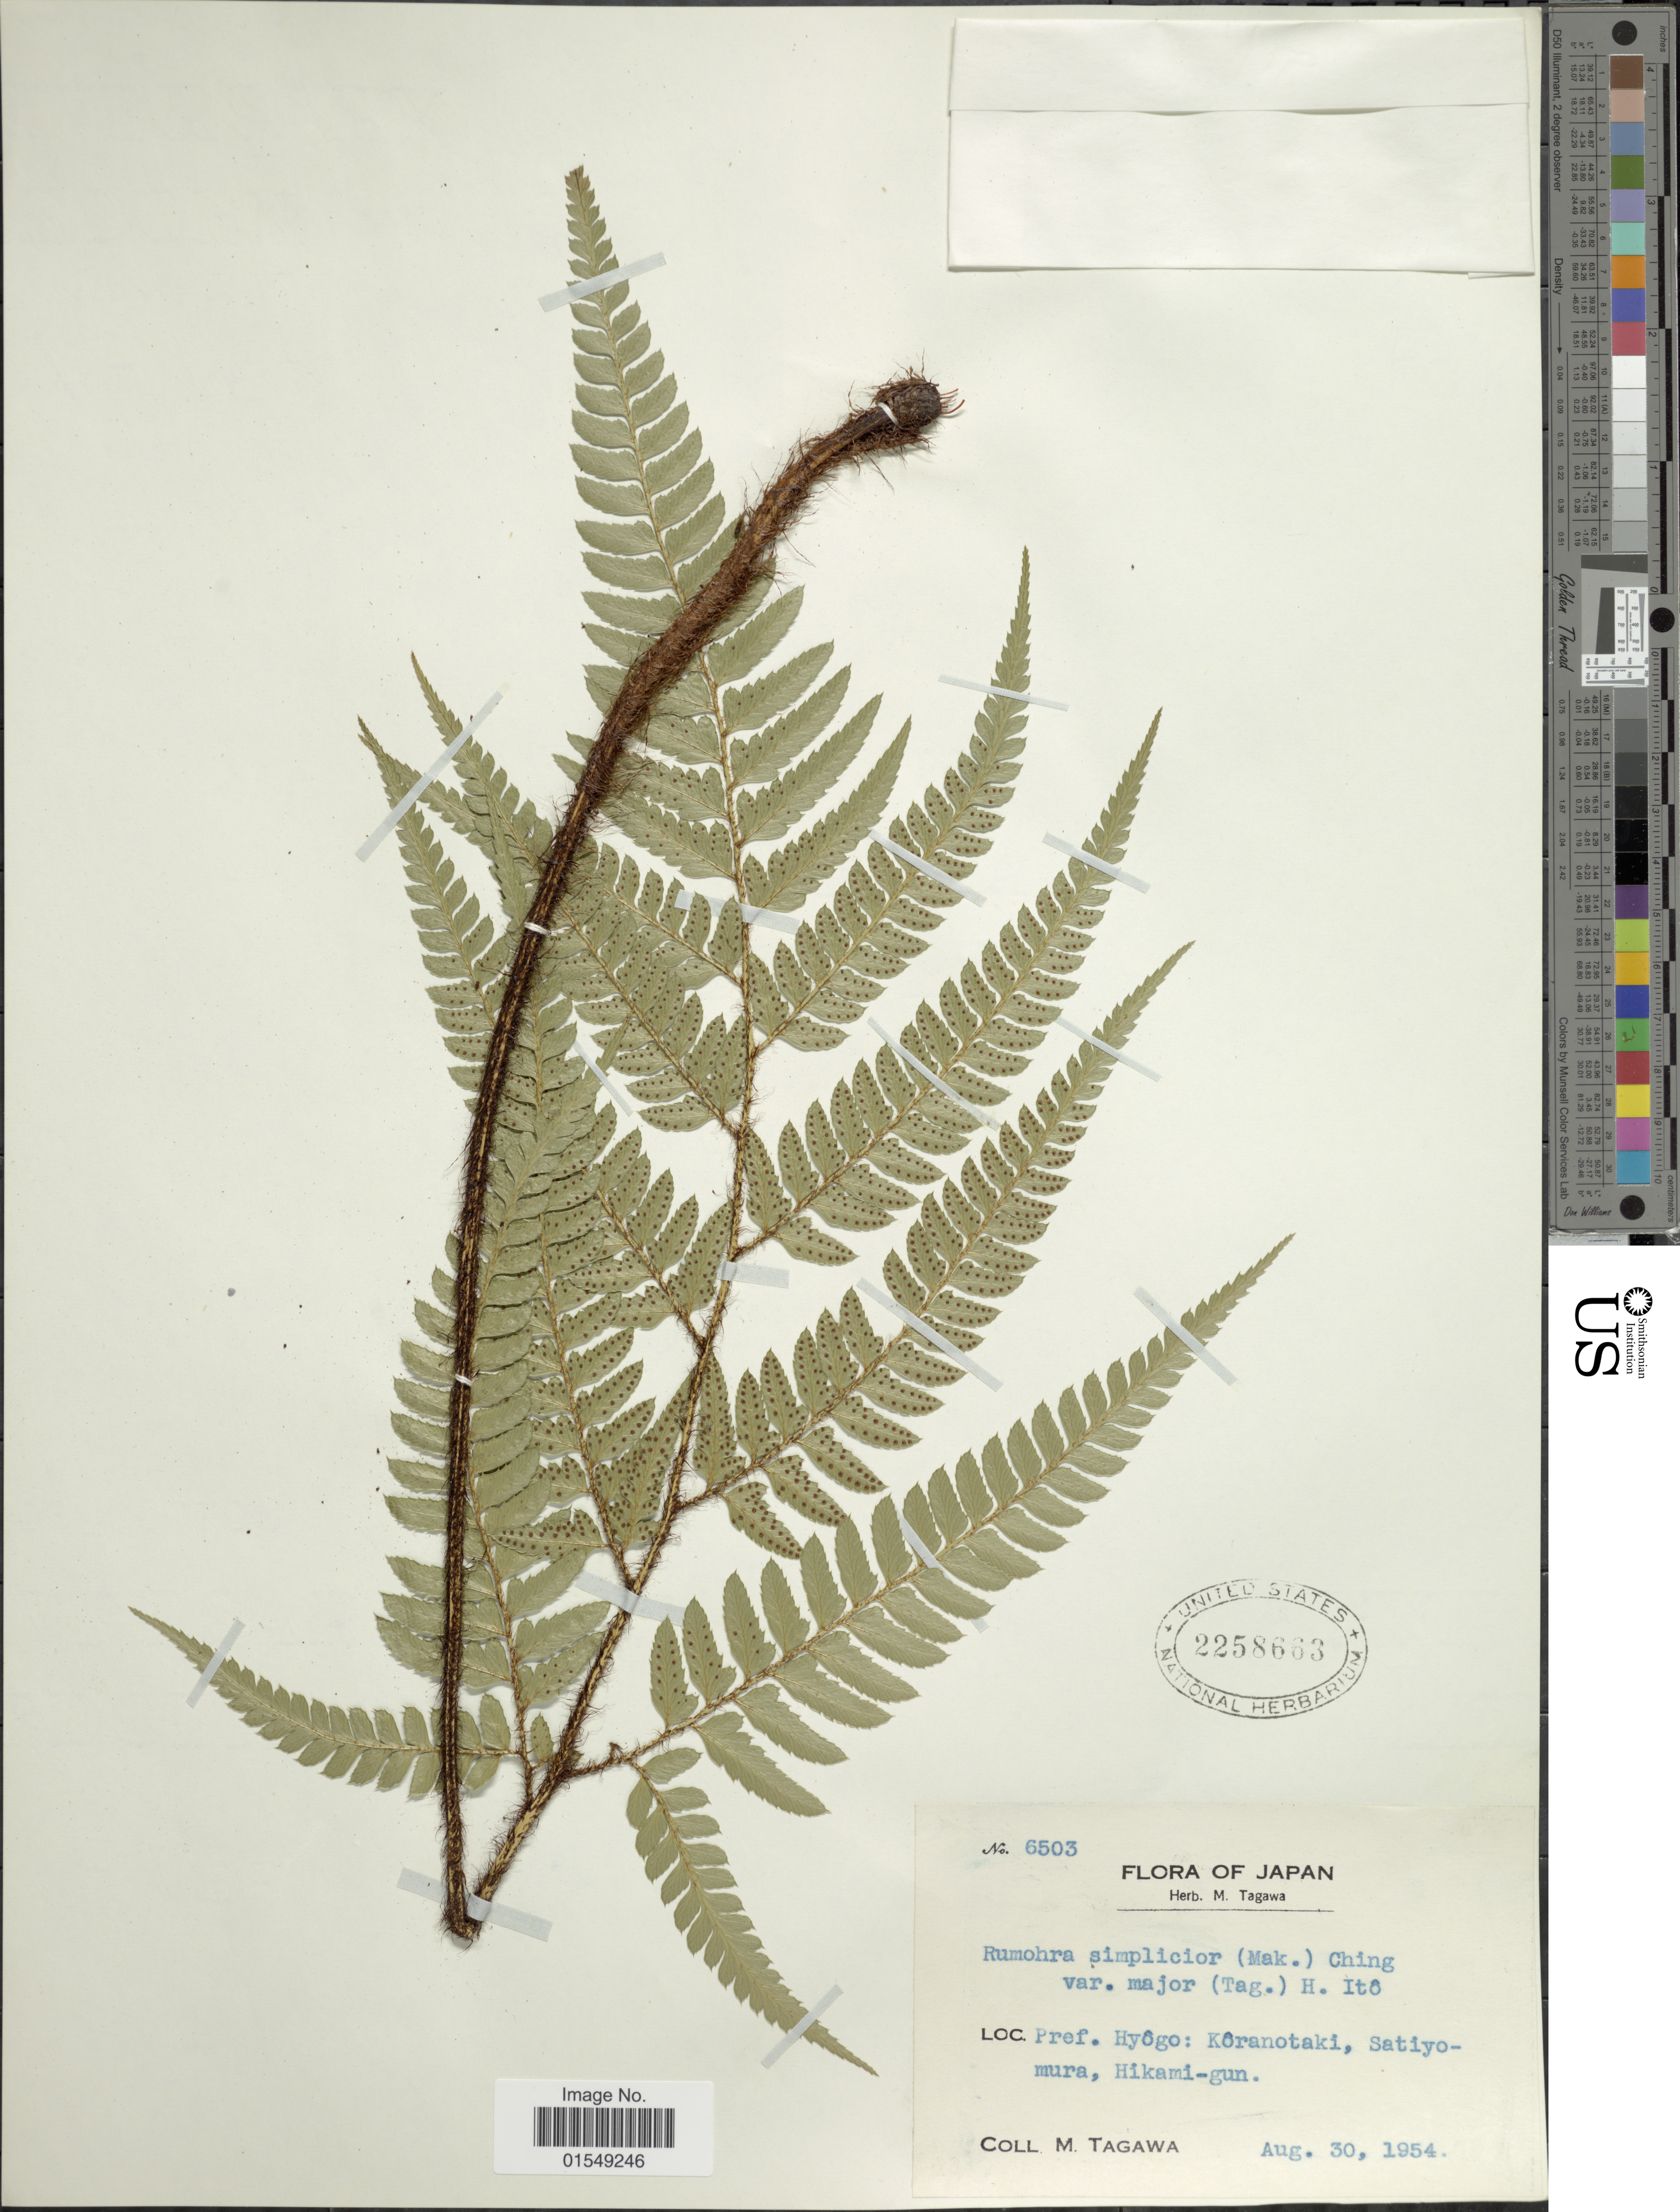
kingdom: Plantae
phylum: Tracheophyta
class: Polypodiopsida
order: Polypodiales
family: Dryopteridaceae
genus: Arachniodes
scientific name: Arachniodes simplicior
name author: (Makino) Ohwi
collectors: M. Tagawa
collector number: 6503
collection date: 1954-08-30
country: Japan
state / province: Hyogo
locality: Pref. Hyogo: Koranotaki, Satiyomura, Hikami-gun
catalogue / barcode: US 2258663